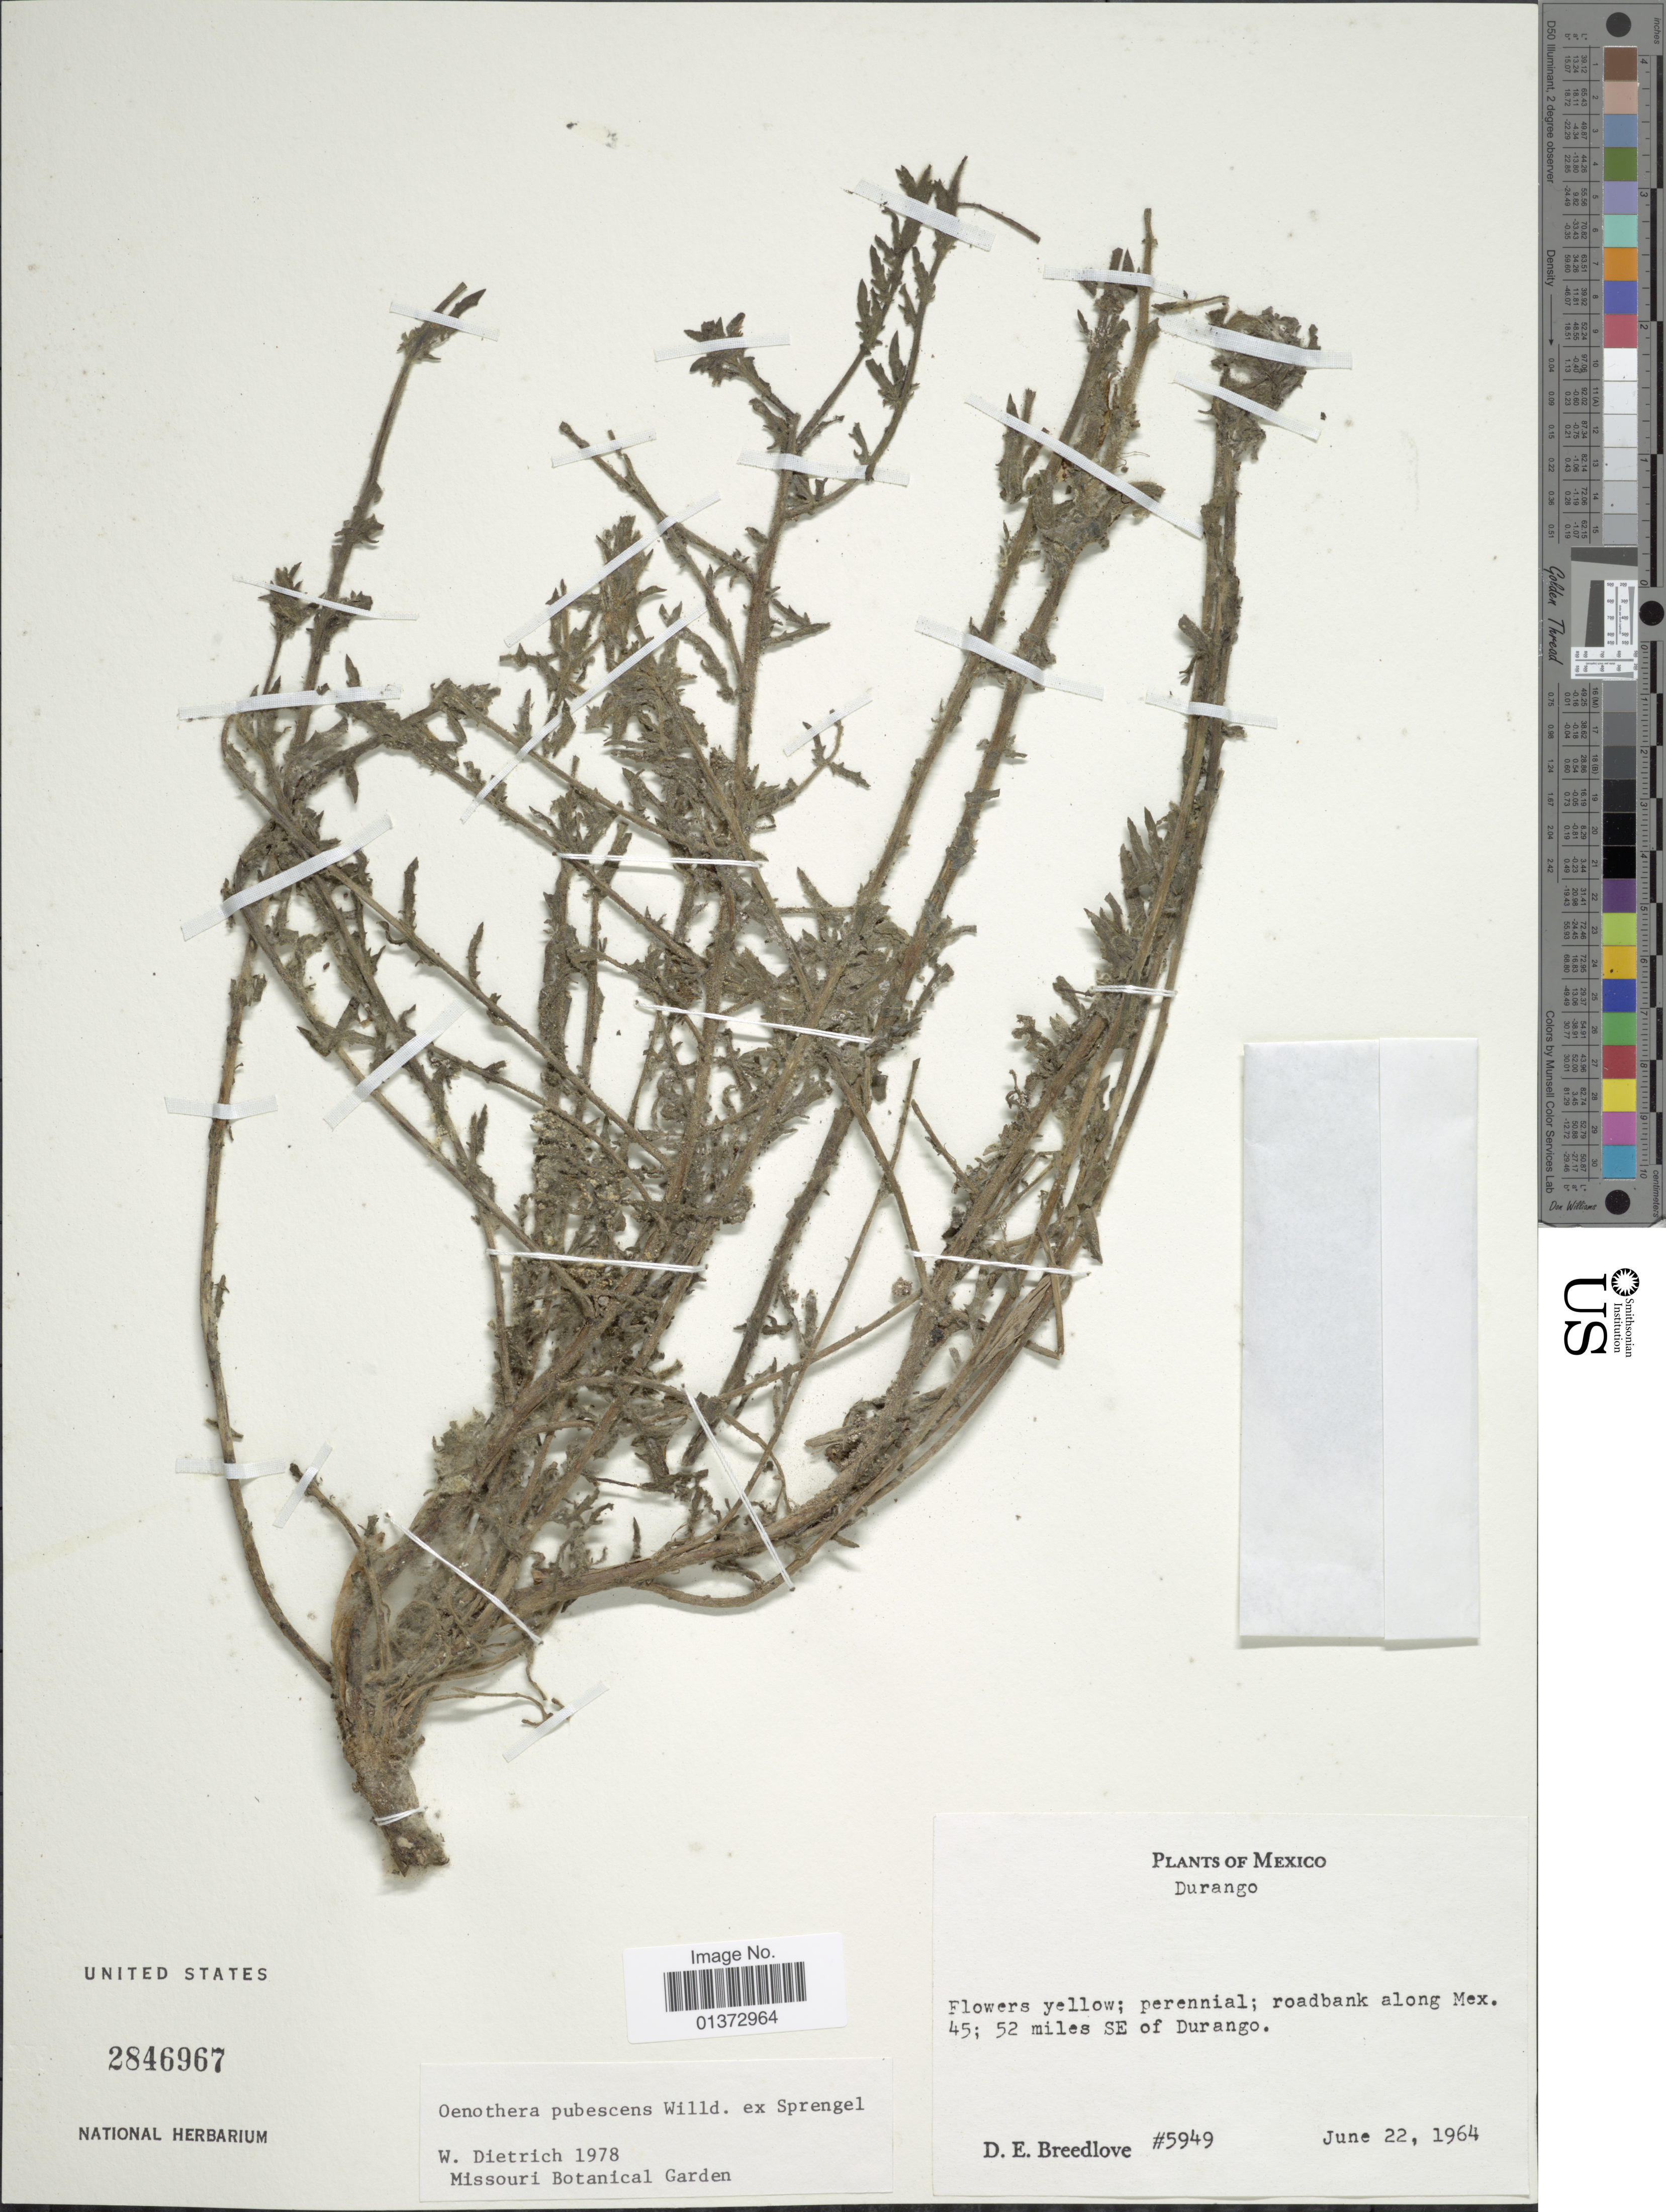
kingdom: Plantae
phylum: Tracheophyta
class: Magnoliopsida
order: Myrtales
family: Onagraceae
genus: Oenothera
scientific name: Oenothera pubescens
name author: Willd. ex Spreng.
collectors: D. E. Breedlove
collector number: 5949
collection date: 1964-06-22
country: Mexico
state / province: Durango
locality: Roadbank along Mex. 45; 52 miles SE of Durango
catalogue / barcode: US 2846967